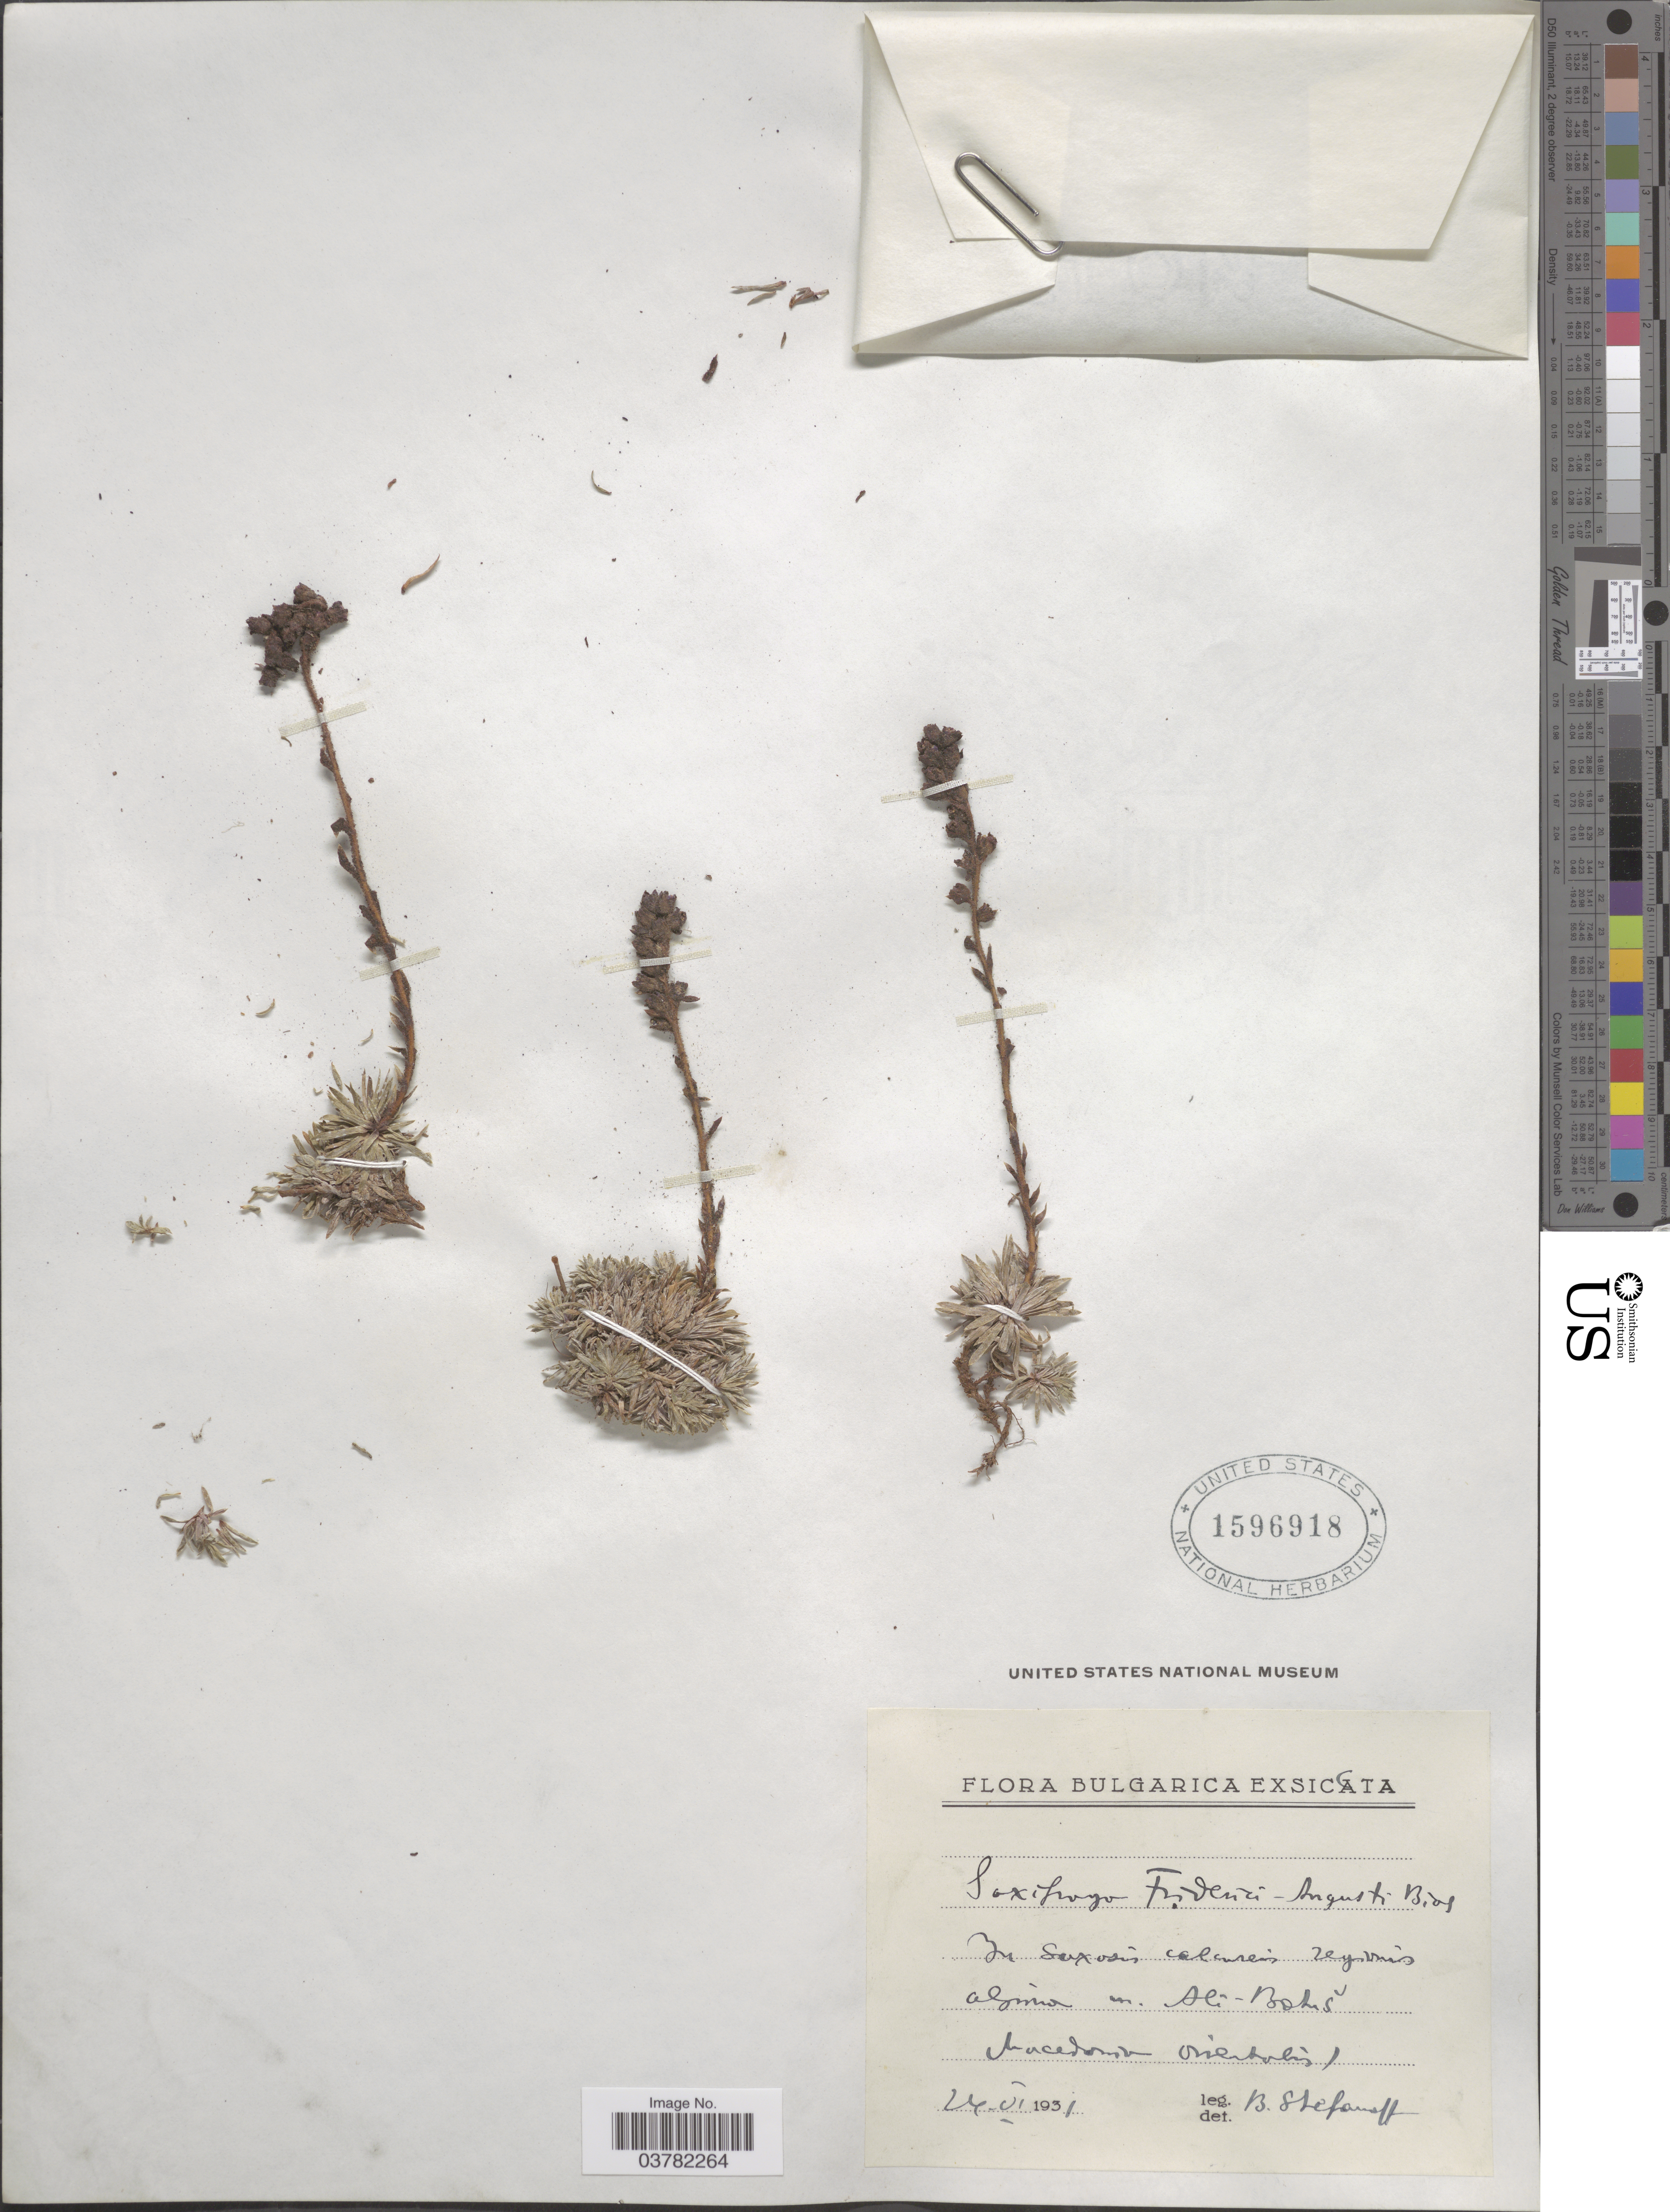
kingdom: Plantae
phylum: Tracheophyta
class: Magnoliopsida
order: Saxifragales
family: Saxifragaceae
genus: Saxifraga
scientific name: Saxifraga ferdinandi-coburgii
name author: Kellerer & Sünd.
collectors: B. Stefanoff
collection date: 1931-06-24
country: Bulgaria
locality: Bulgarica. In saxosis calcareis regionis [illegible text]. Macedonia Orientalis).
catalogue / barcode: US 1596918